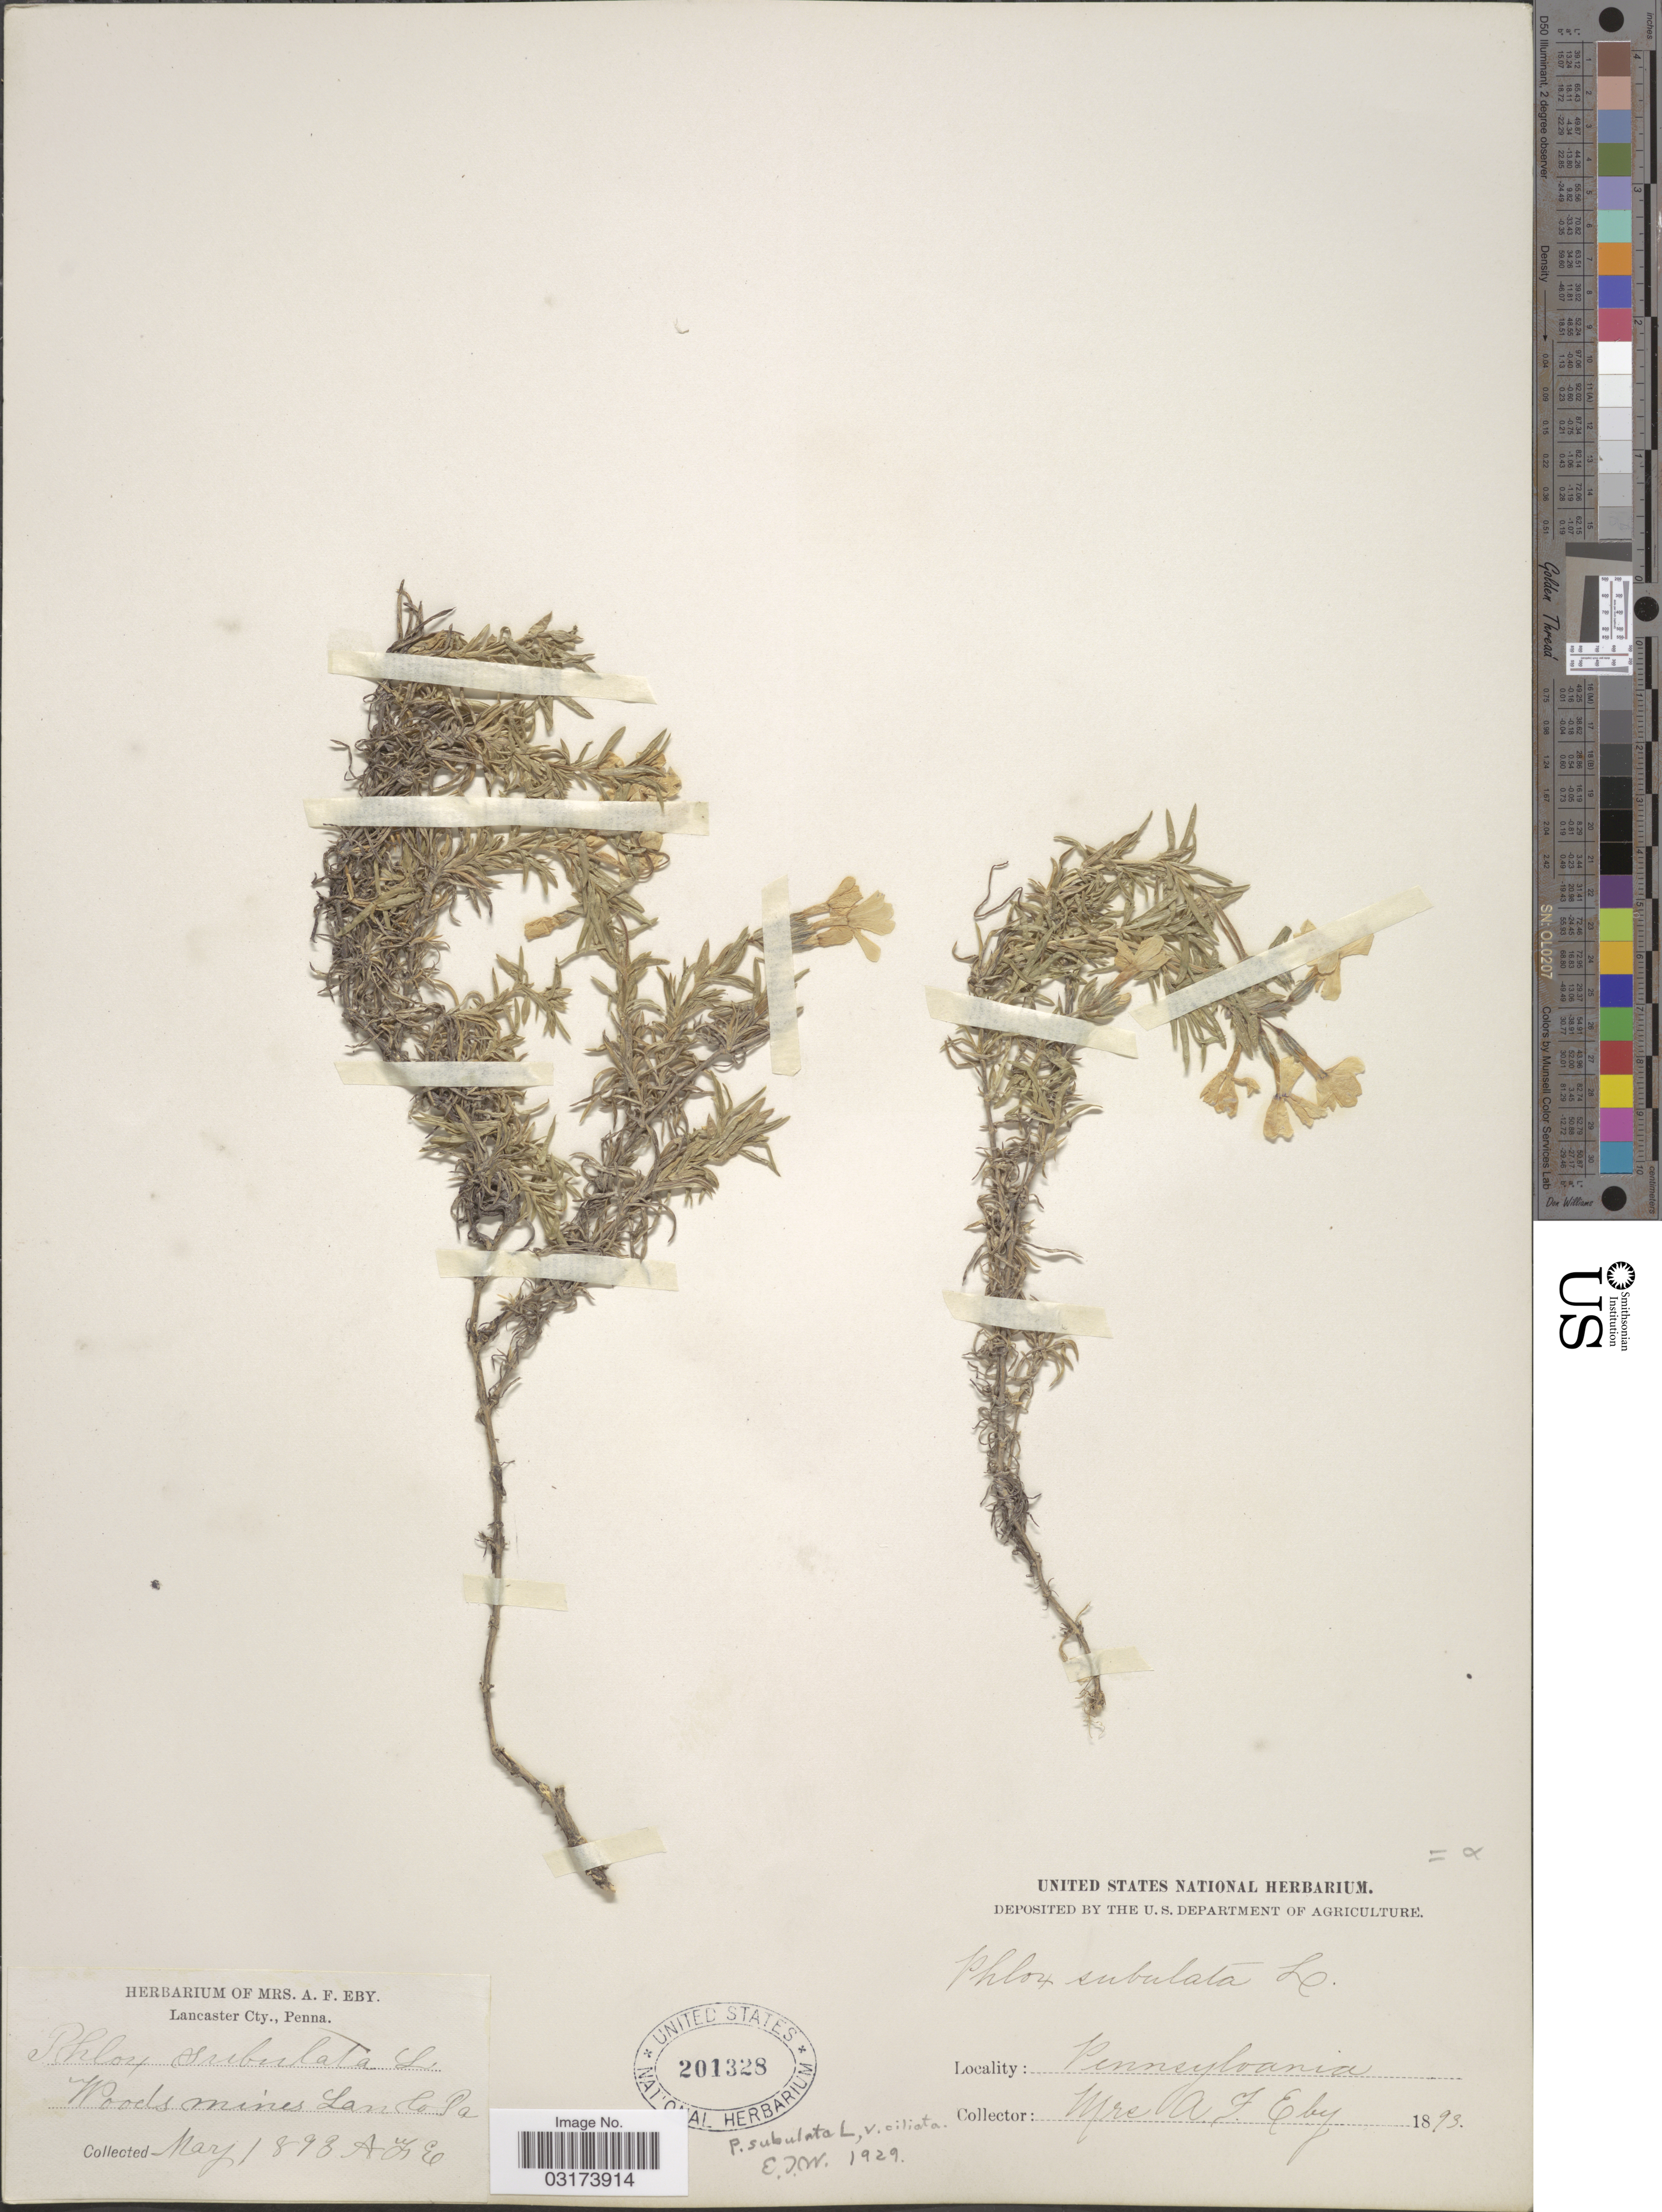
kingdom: Plantae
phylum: Tracheophyta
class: Magnoliopsida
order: Ericales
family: Polemoniaceae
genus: Phlox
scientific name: Phlox subulata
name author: L.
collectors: Mrs. A. F. Eby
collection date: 1893-05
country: United States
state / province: Pennsylvania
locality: Woods mines Lan Co.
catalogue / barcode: US 201328